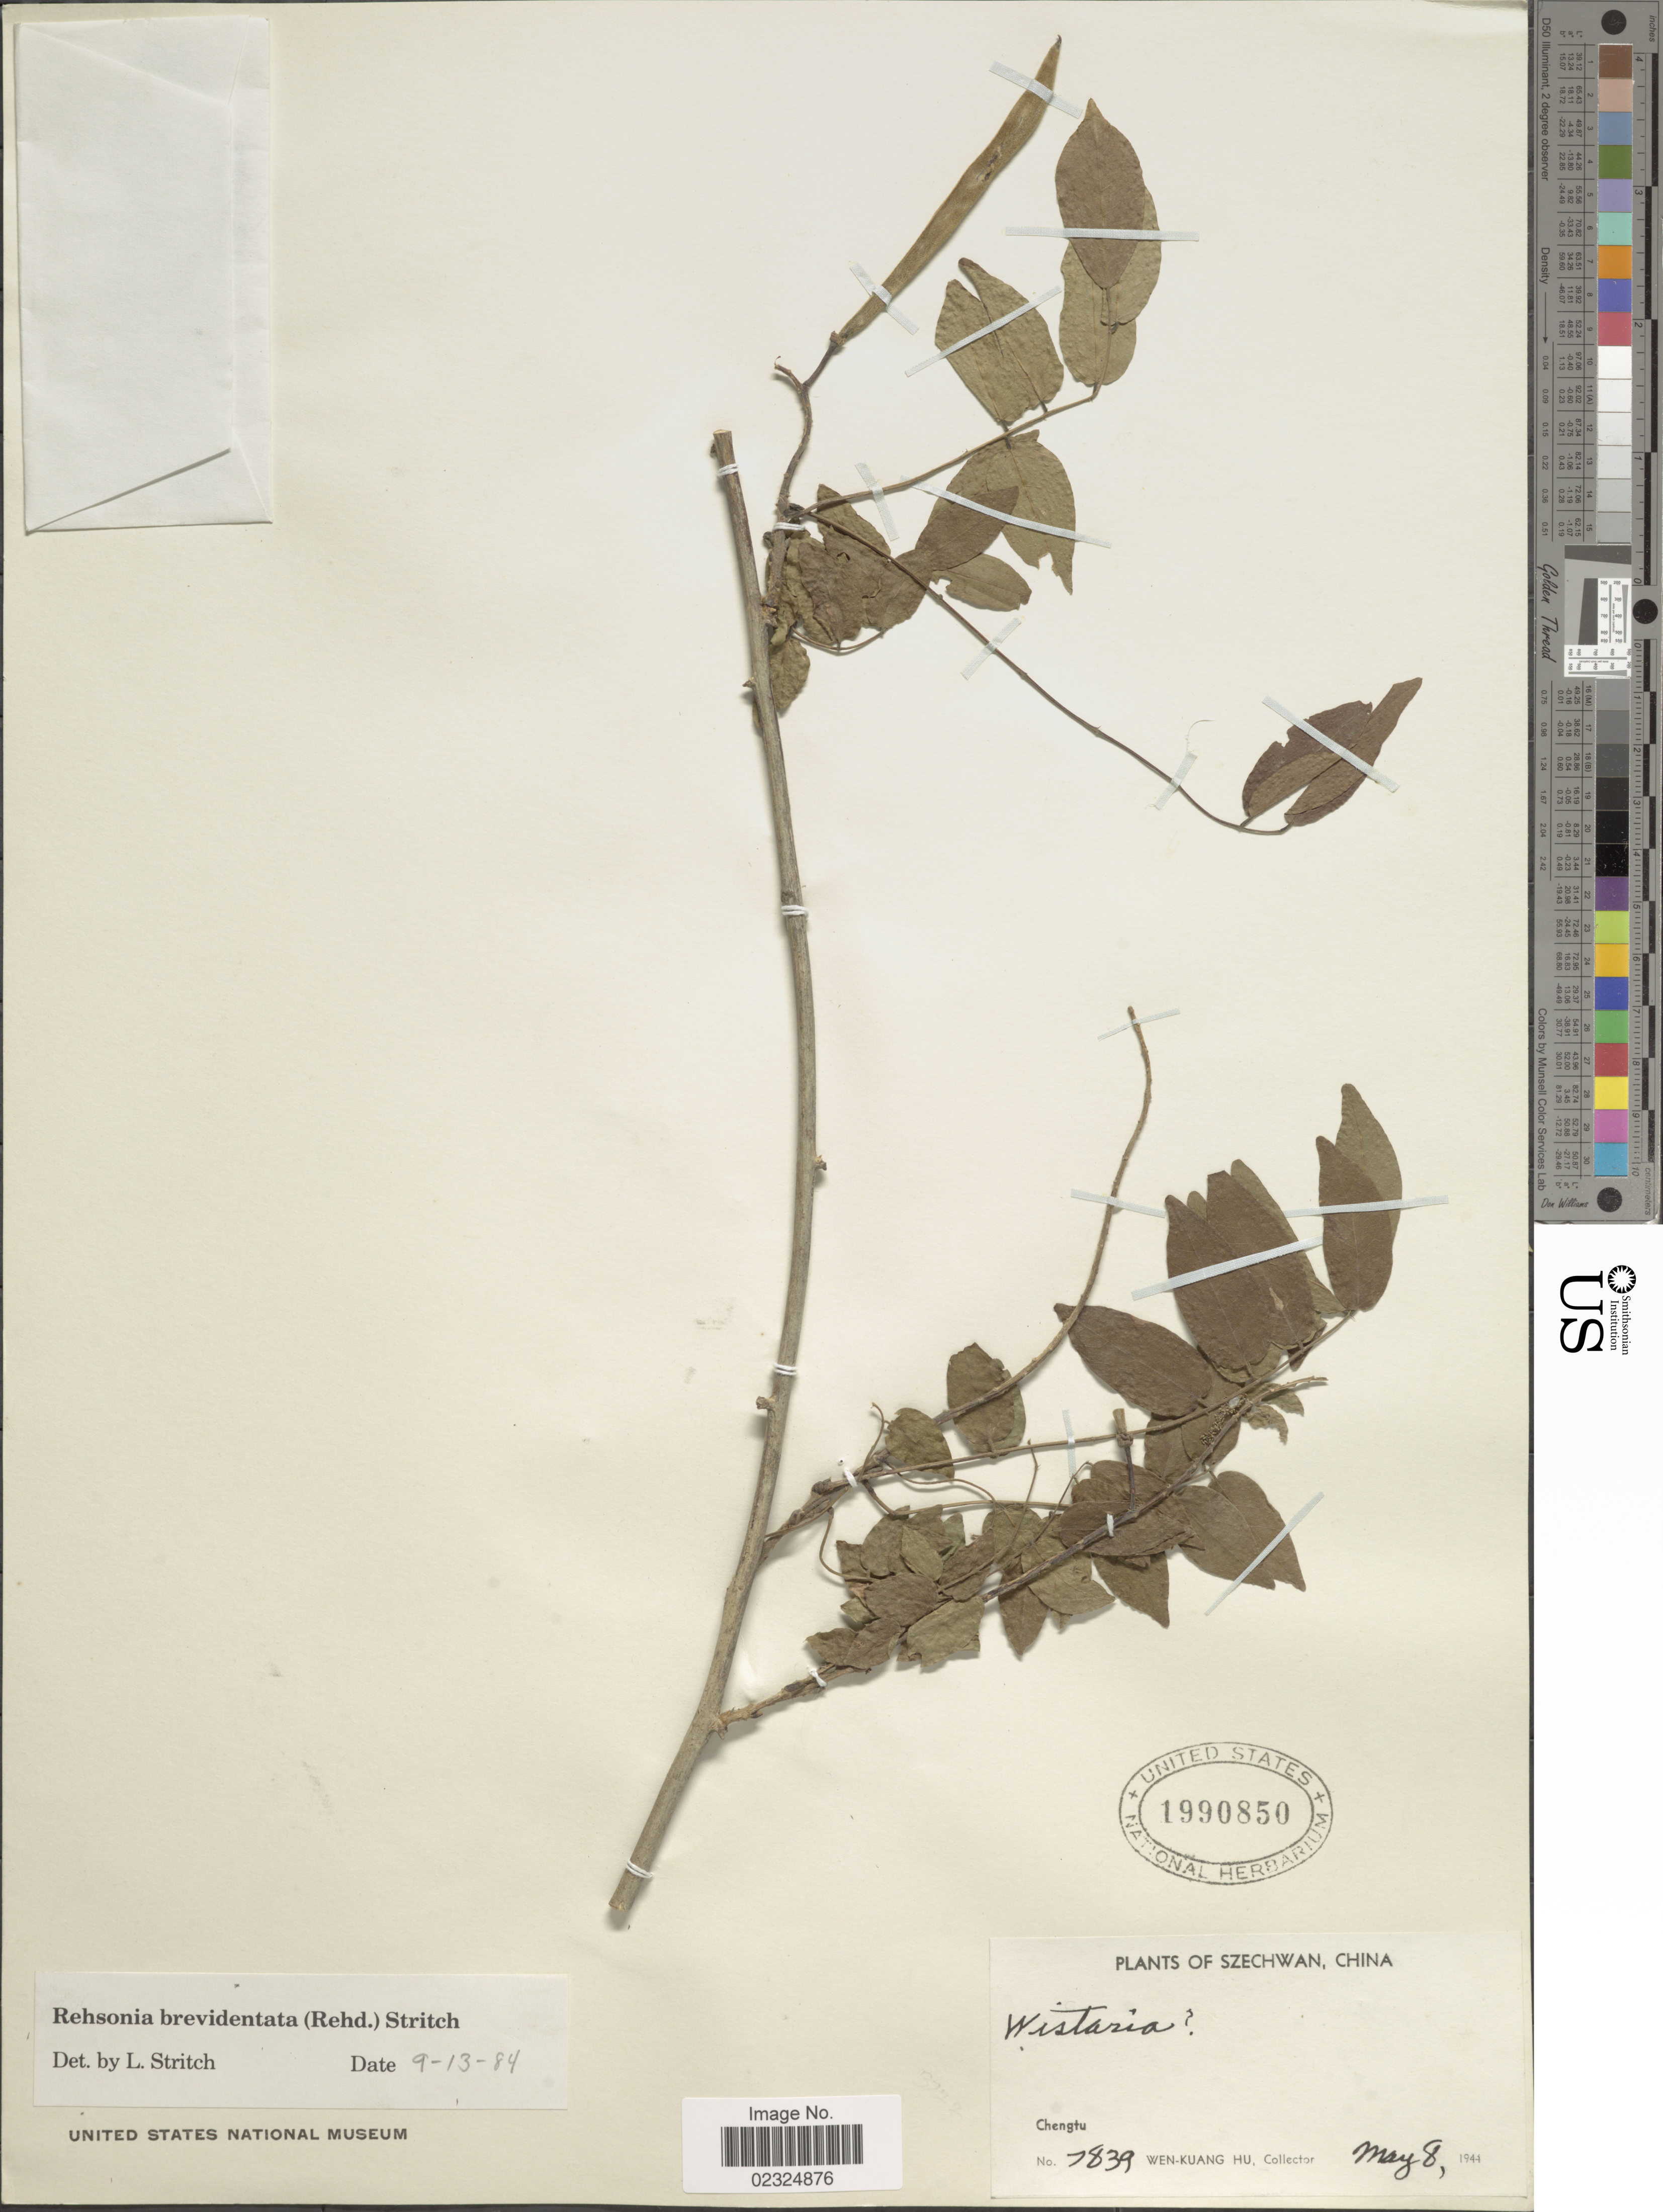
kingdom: Plantae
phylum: Tracheophyta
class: Magnoliopsida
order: Fabales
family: Fabaceae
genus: Wisteria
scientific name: Wisteria brevidentata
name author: Rehder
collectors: W. K. Hu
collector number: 7839*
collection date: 1944-05-08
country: China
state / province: Sichuan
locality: Szechwan, Chengtu.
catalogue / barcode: US 1990850